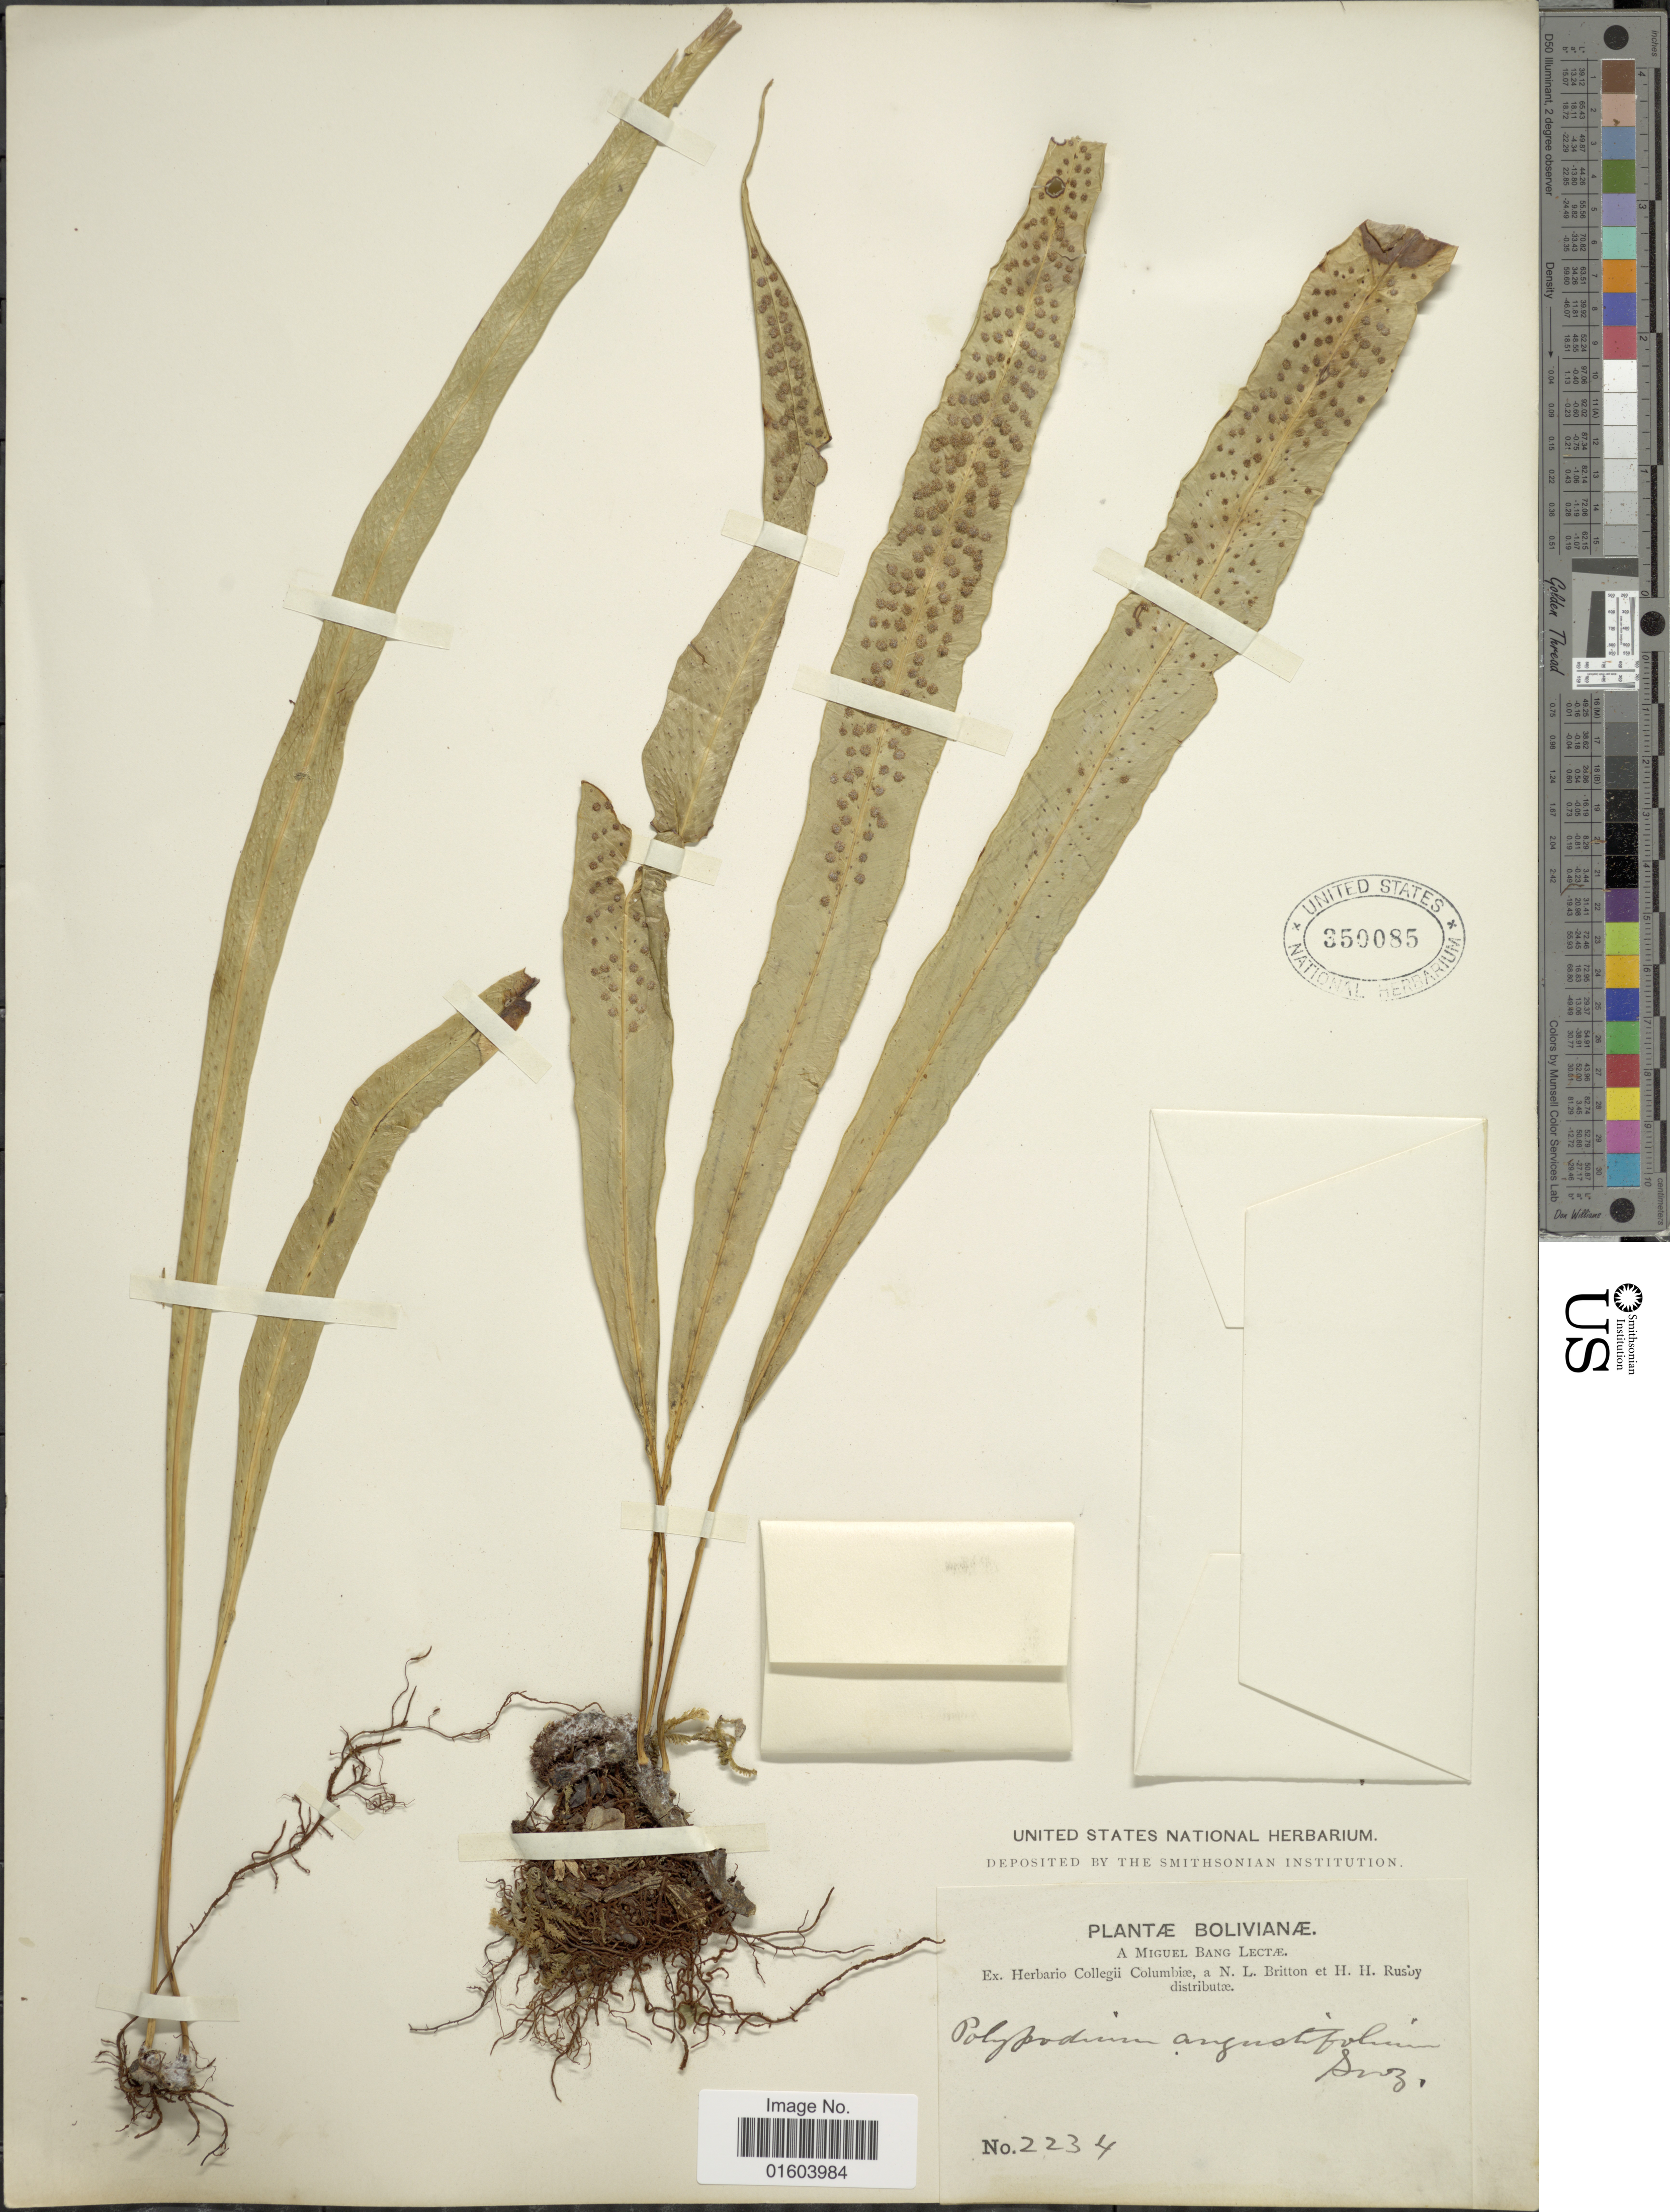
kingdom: Plantae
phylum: Tracheophyta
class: Polypodiopsida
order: Polypodiales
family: Polypodiaceae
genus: Campyloneurum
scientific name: Campyloneurum angustifolium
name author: (Sw.) Fée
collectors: M. Bang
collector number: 2234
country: Bolivia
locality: Bolivianae.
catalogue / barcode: US 350085